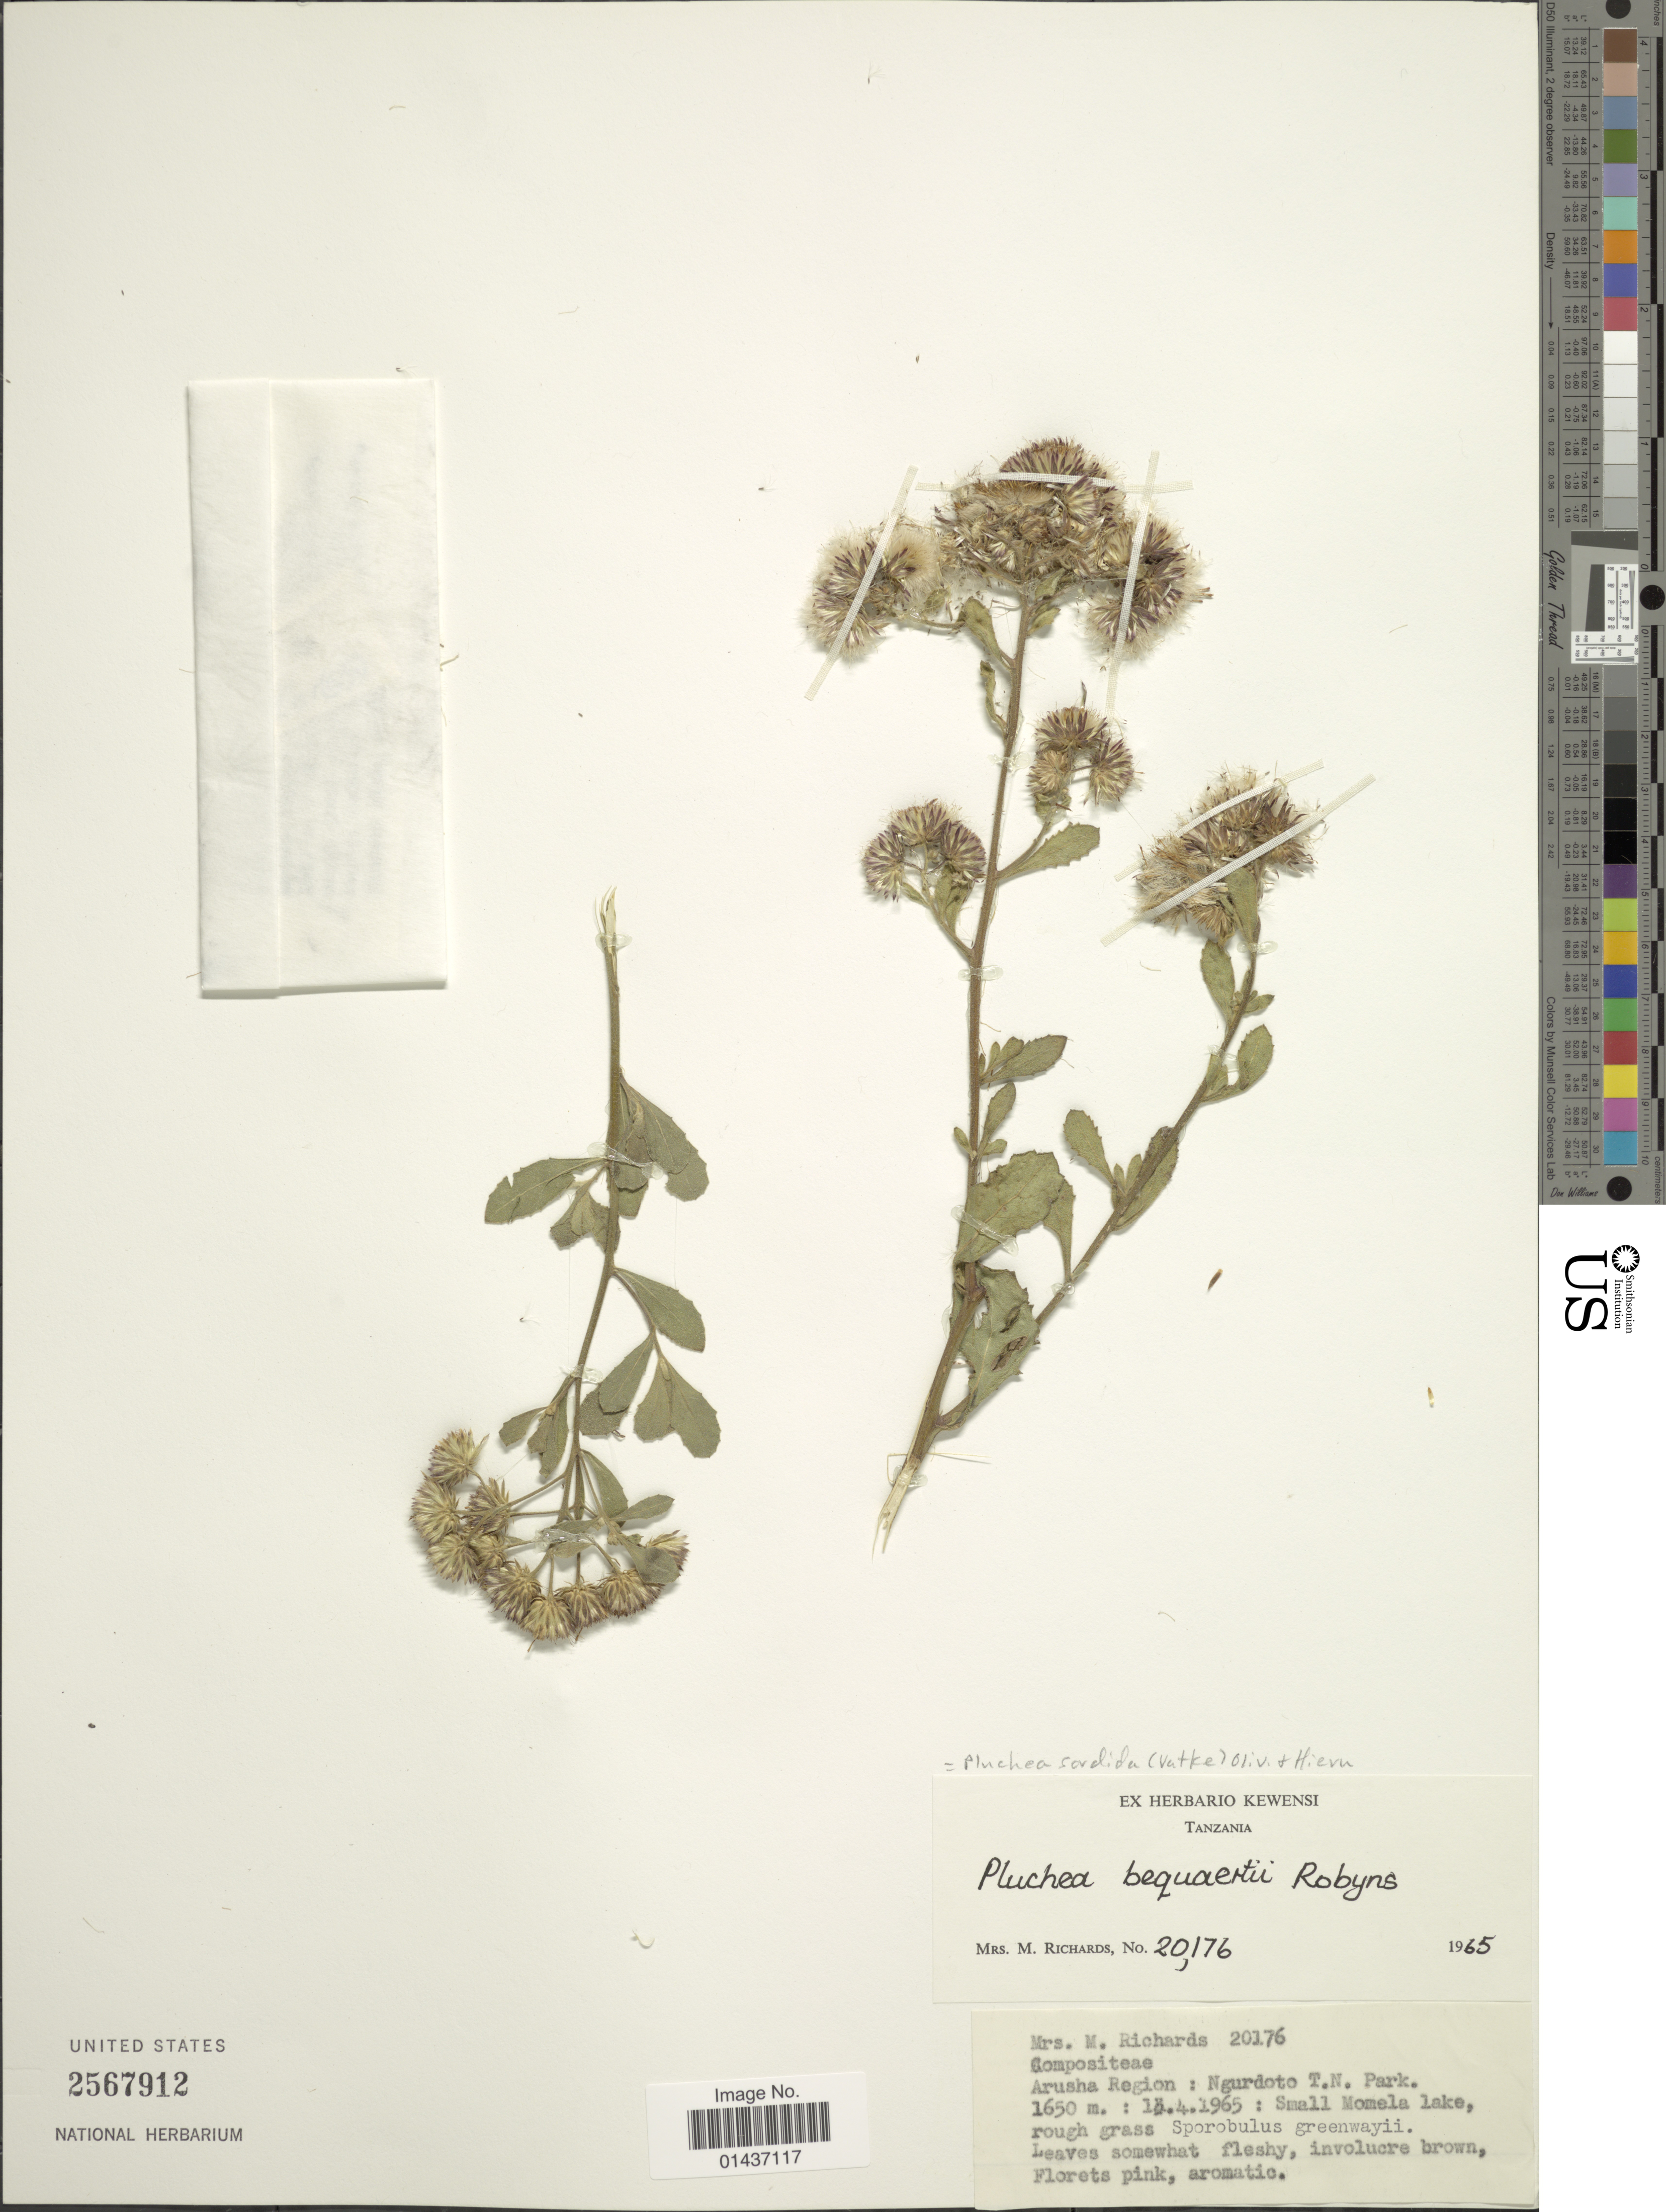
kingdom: Plantae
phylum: Tracheophyta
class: Magnoliopsida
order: Asterales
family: Asteraceae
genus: Pluchea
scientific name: Pluchea sordida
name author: (Vatke) Oliv. & Harms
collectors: M. Richards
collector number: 20176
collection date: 1965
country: Tanzania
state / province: Arusha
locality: Ngrudoto T.N. Park, Small Momela lake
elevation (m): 1650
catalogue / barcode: US 2567912